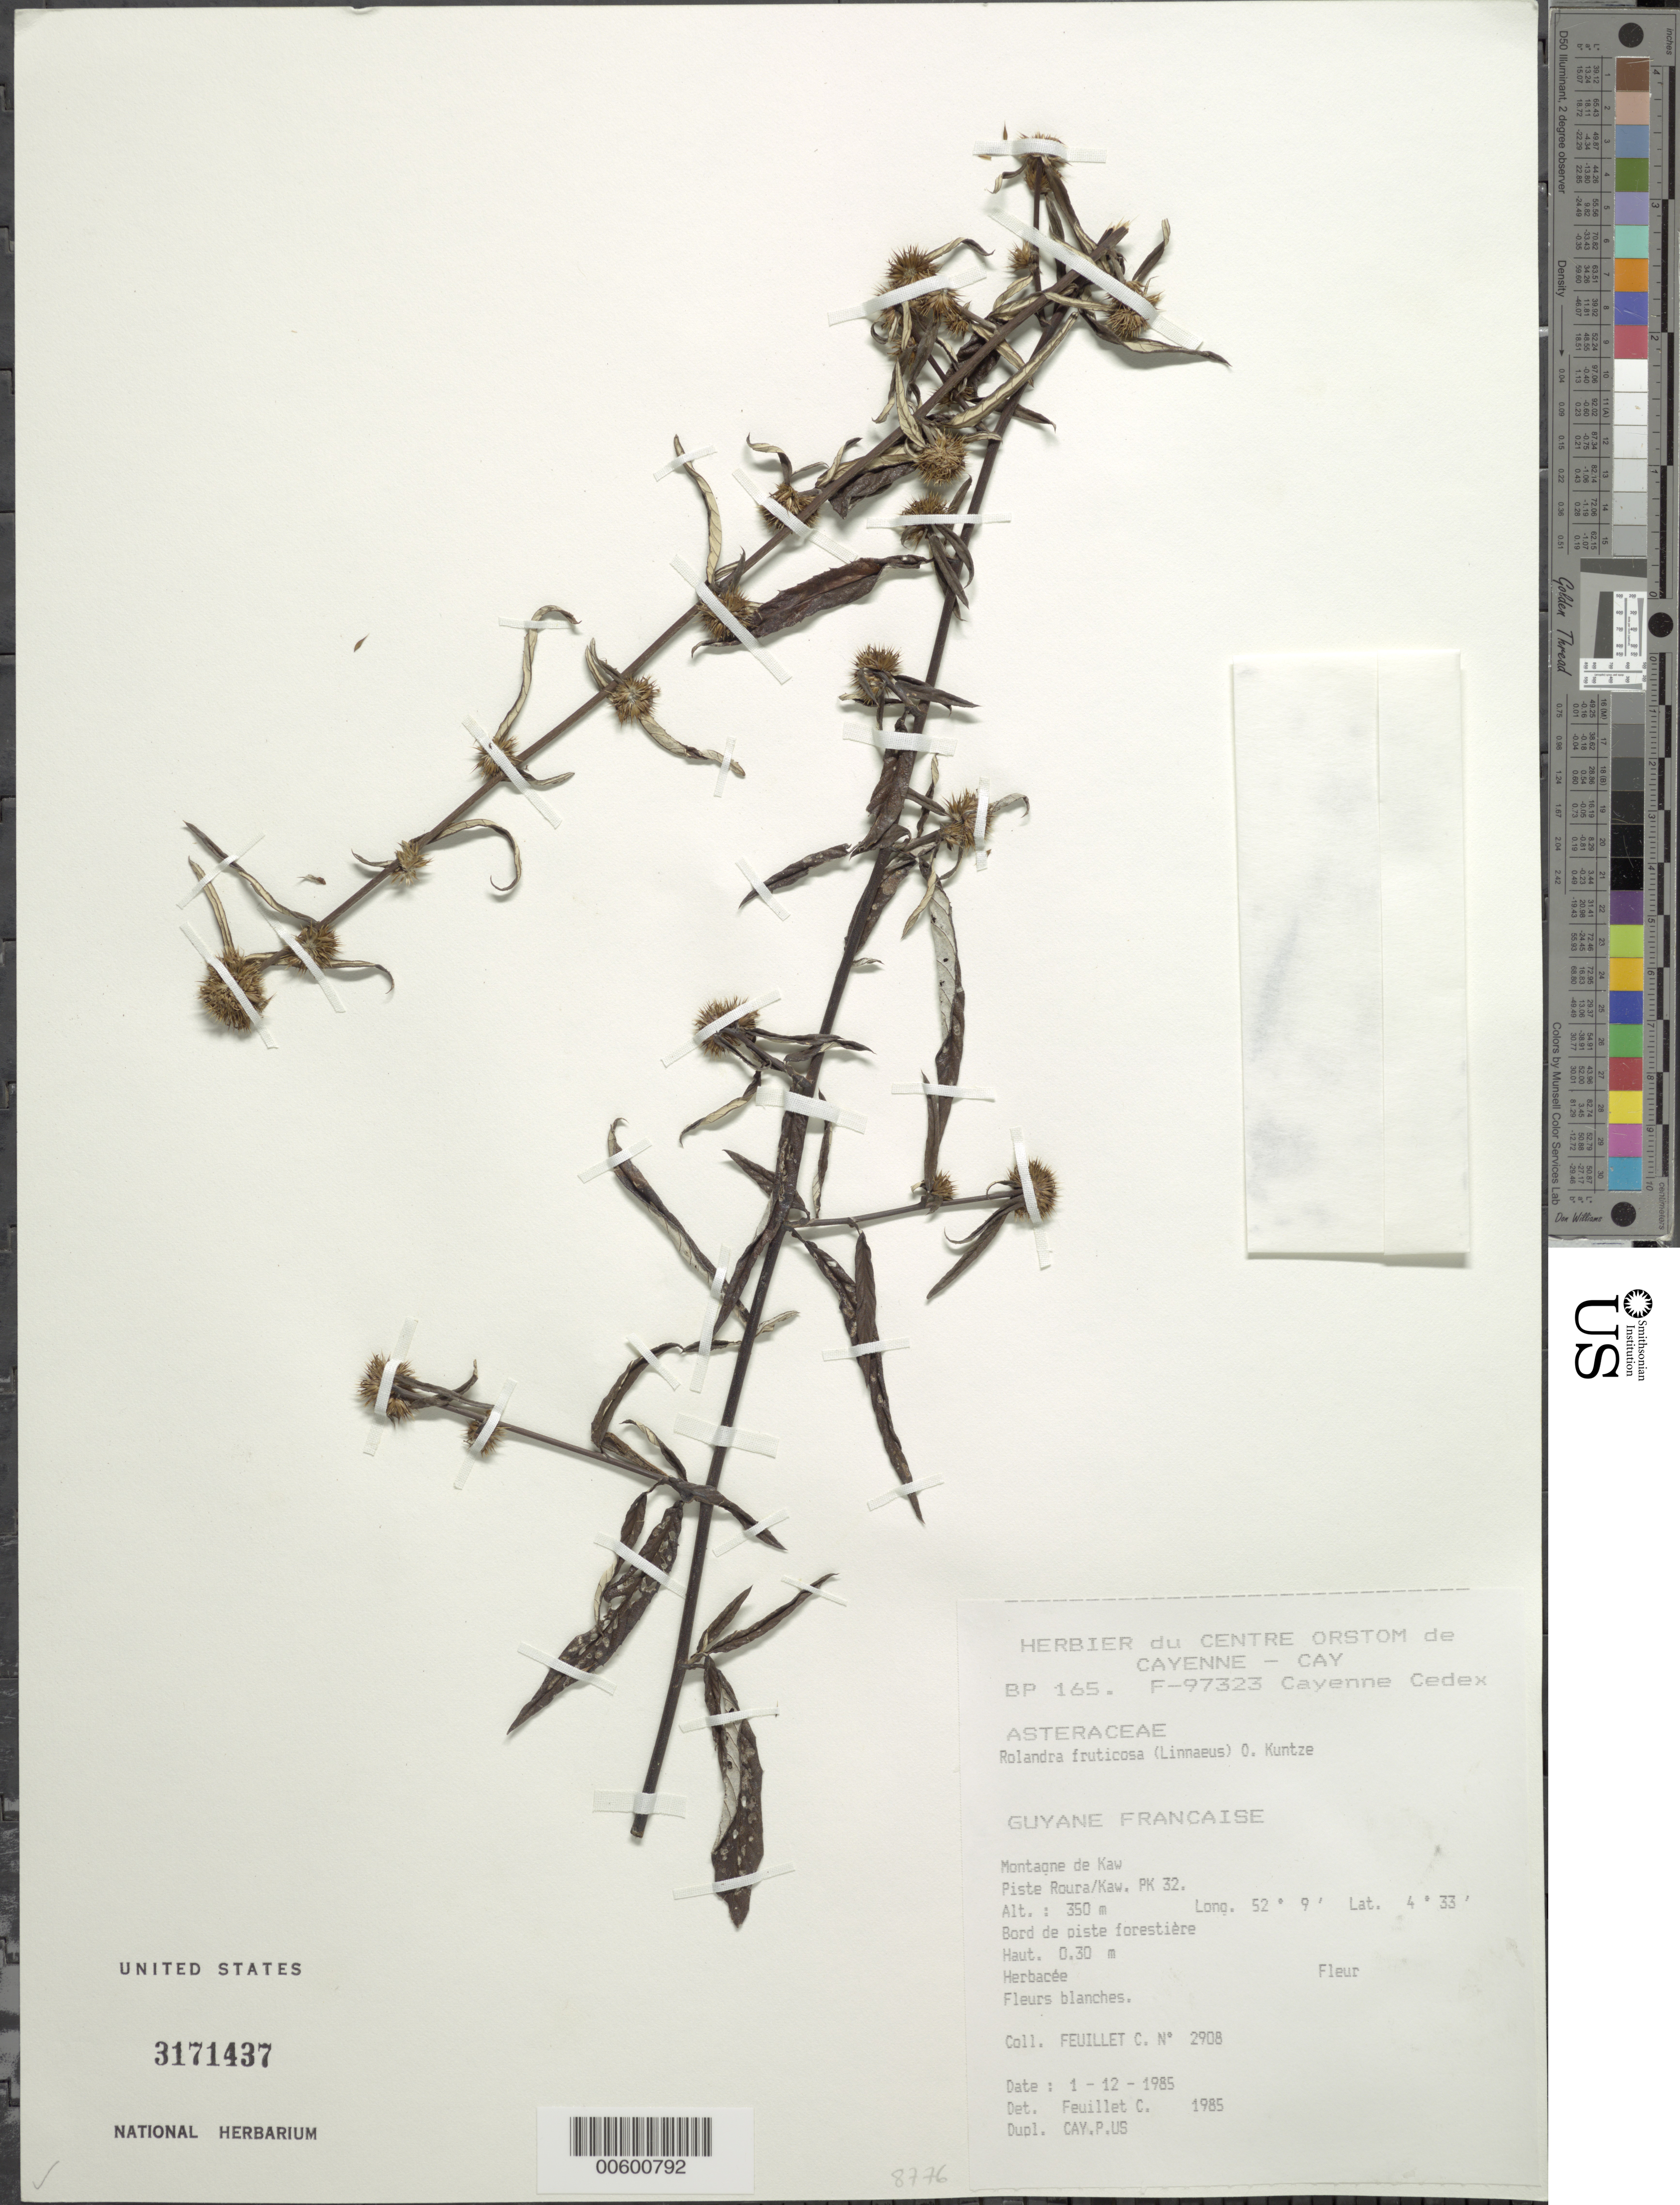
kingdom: Plantae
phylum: Tracheophyta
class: Magnoliopsida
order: Asterales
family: Asteraceae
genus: Rolandra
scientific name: Rolandra fruticosa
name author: (L.) Kuntze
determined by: Feuillet, C.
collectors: C. Feuillet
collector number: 2908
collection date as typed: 1-Dec-85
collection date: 1985-12-01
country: French Guiana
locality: Montagne de Kaw, Piste Roura/Kaw. PK 32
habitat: Along forest trail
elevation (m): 350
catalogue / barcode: US 3171437